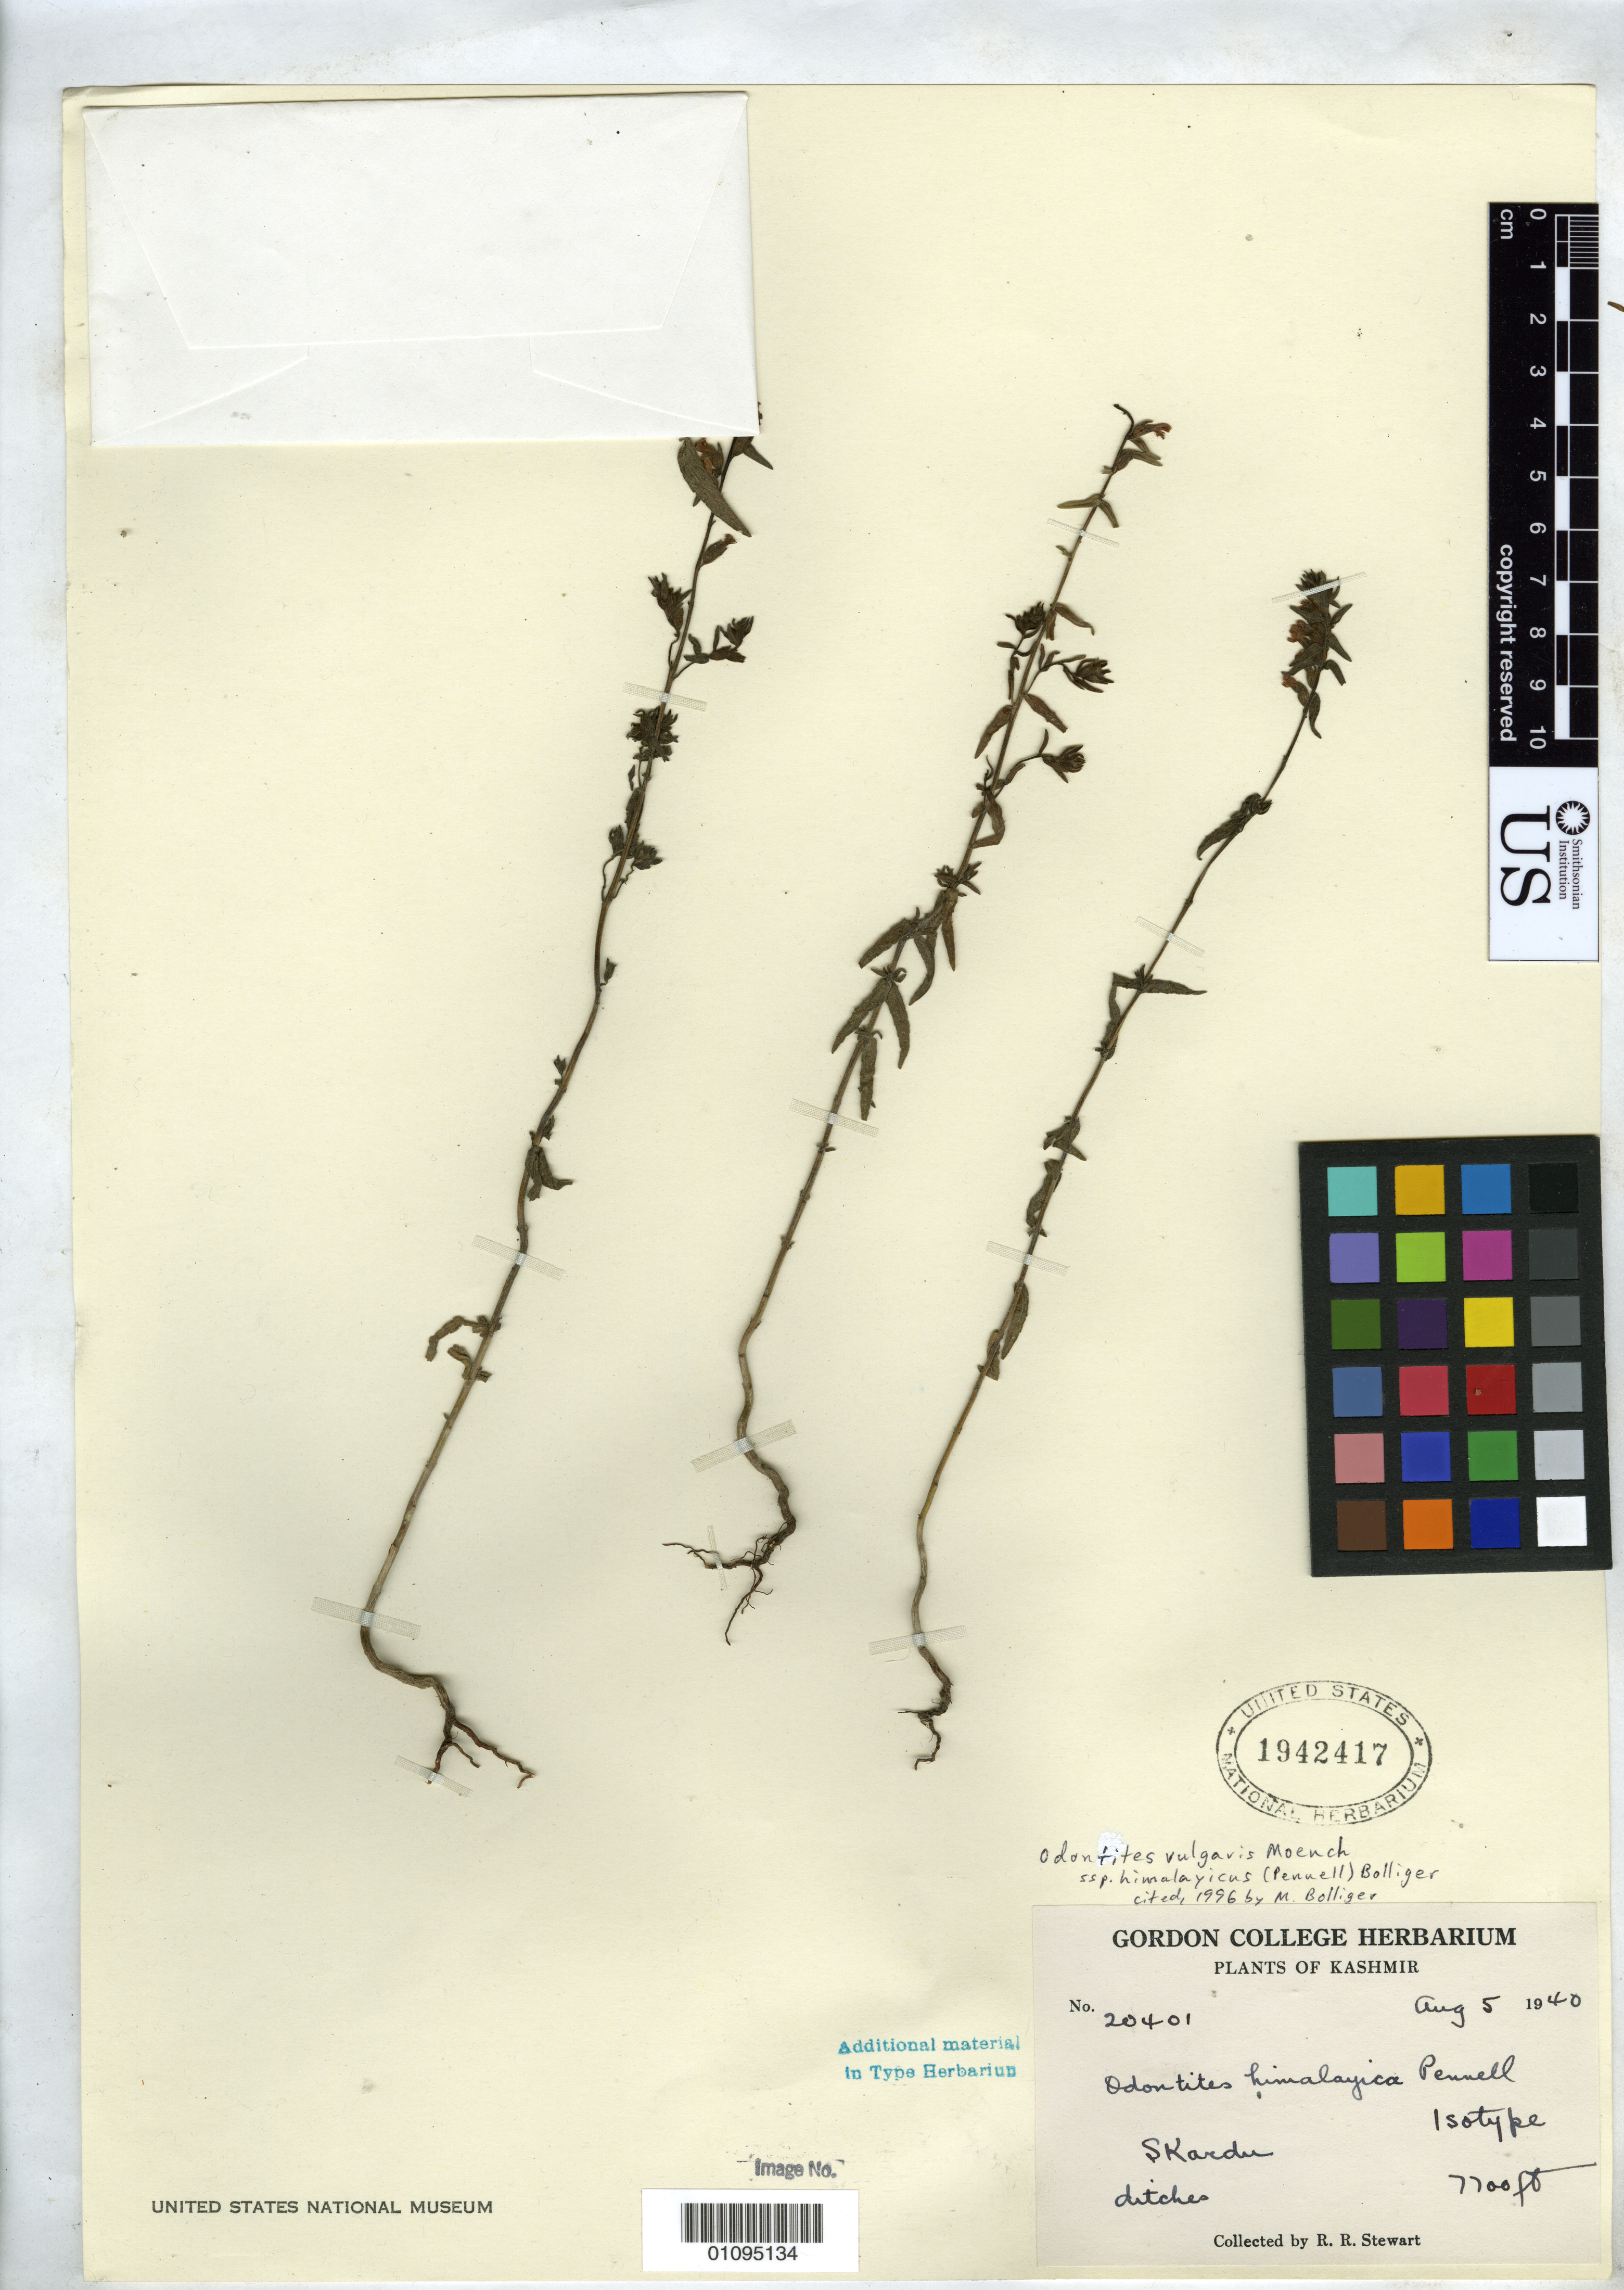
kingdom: Plantae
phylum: Tracheophyta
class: Magnoliopsida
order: Lamiales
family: Orobanchaceae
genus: Odontites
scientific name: Odontites himalayica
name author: Pennell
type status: Isotype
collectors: R. R. Stewart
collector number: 20401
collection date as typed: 05 Aug 1940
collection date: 1940-08-05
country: India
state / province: Jammu And Kashmir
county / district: Baltistan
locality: Skardu.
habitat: Ditches.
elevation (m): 2347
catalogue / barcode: US 1942417